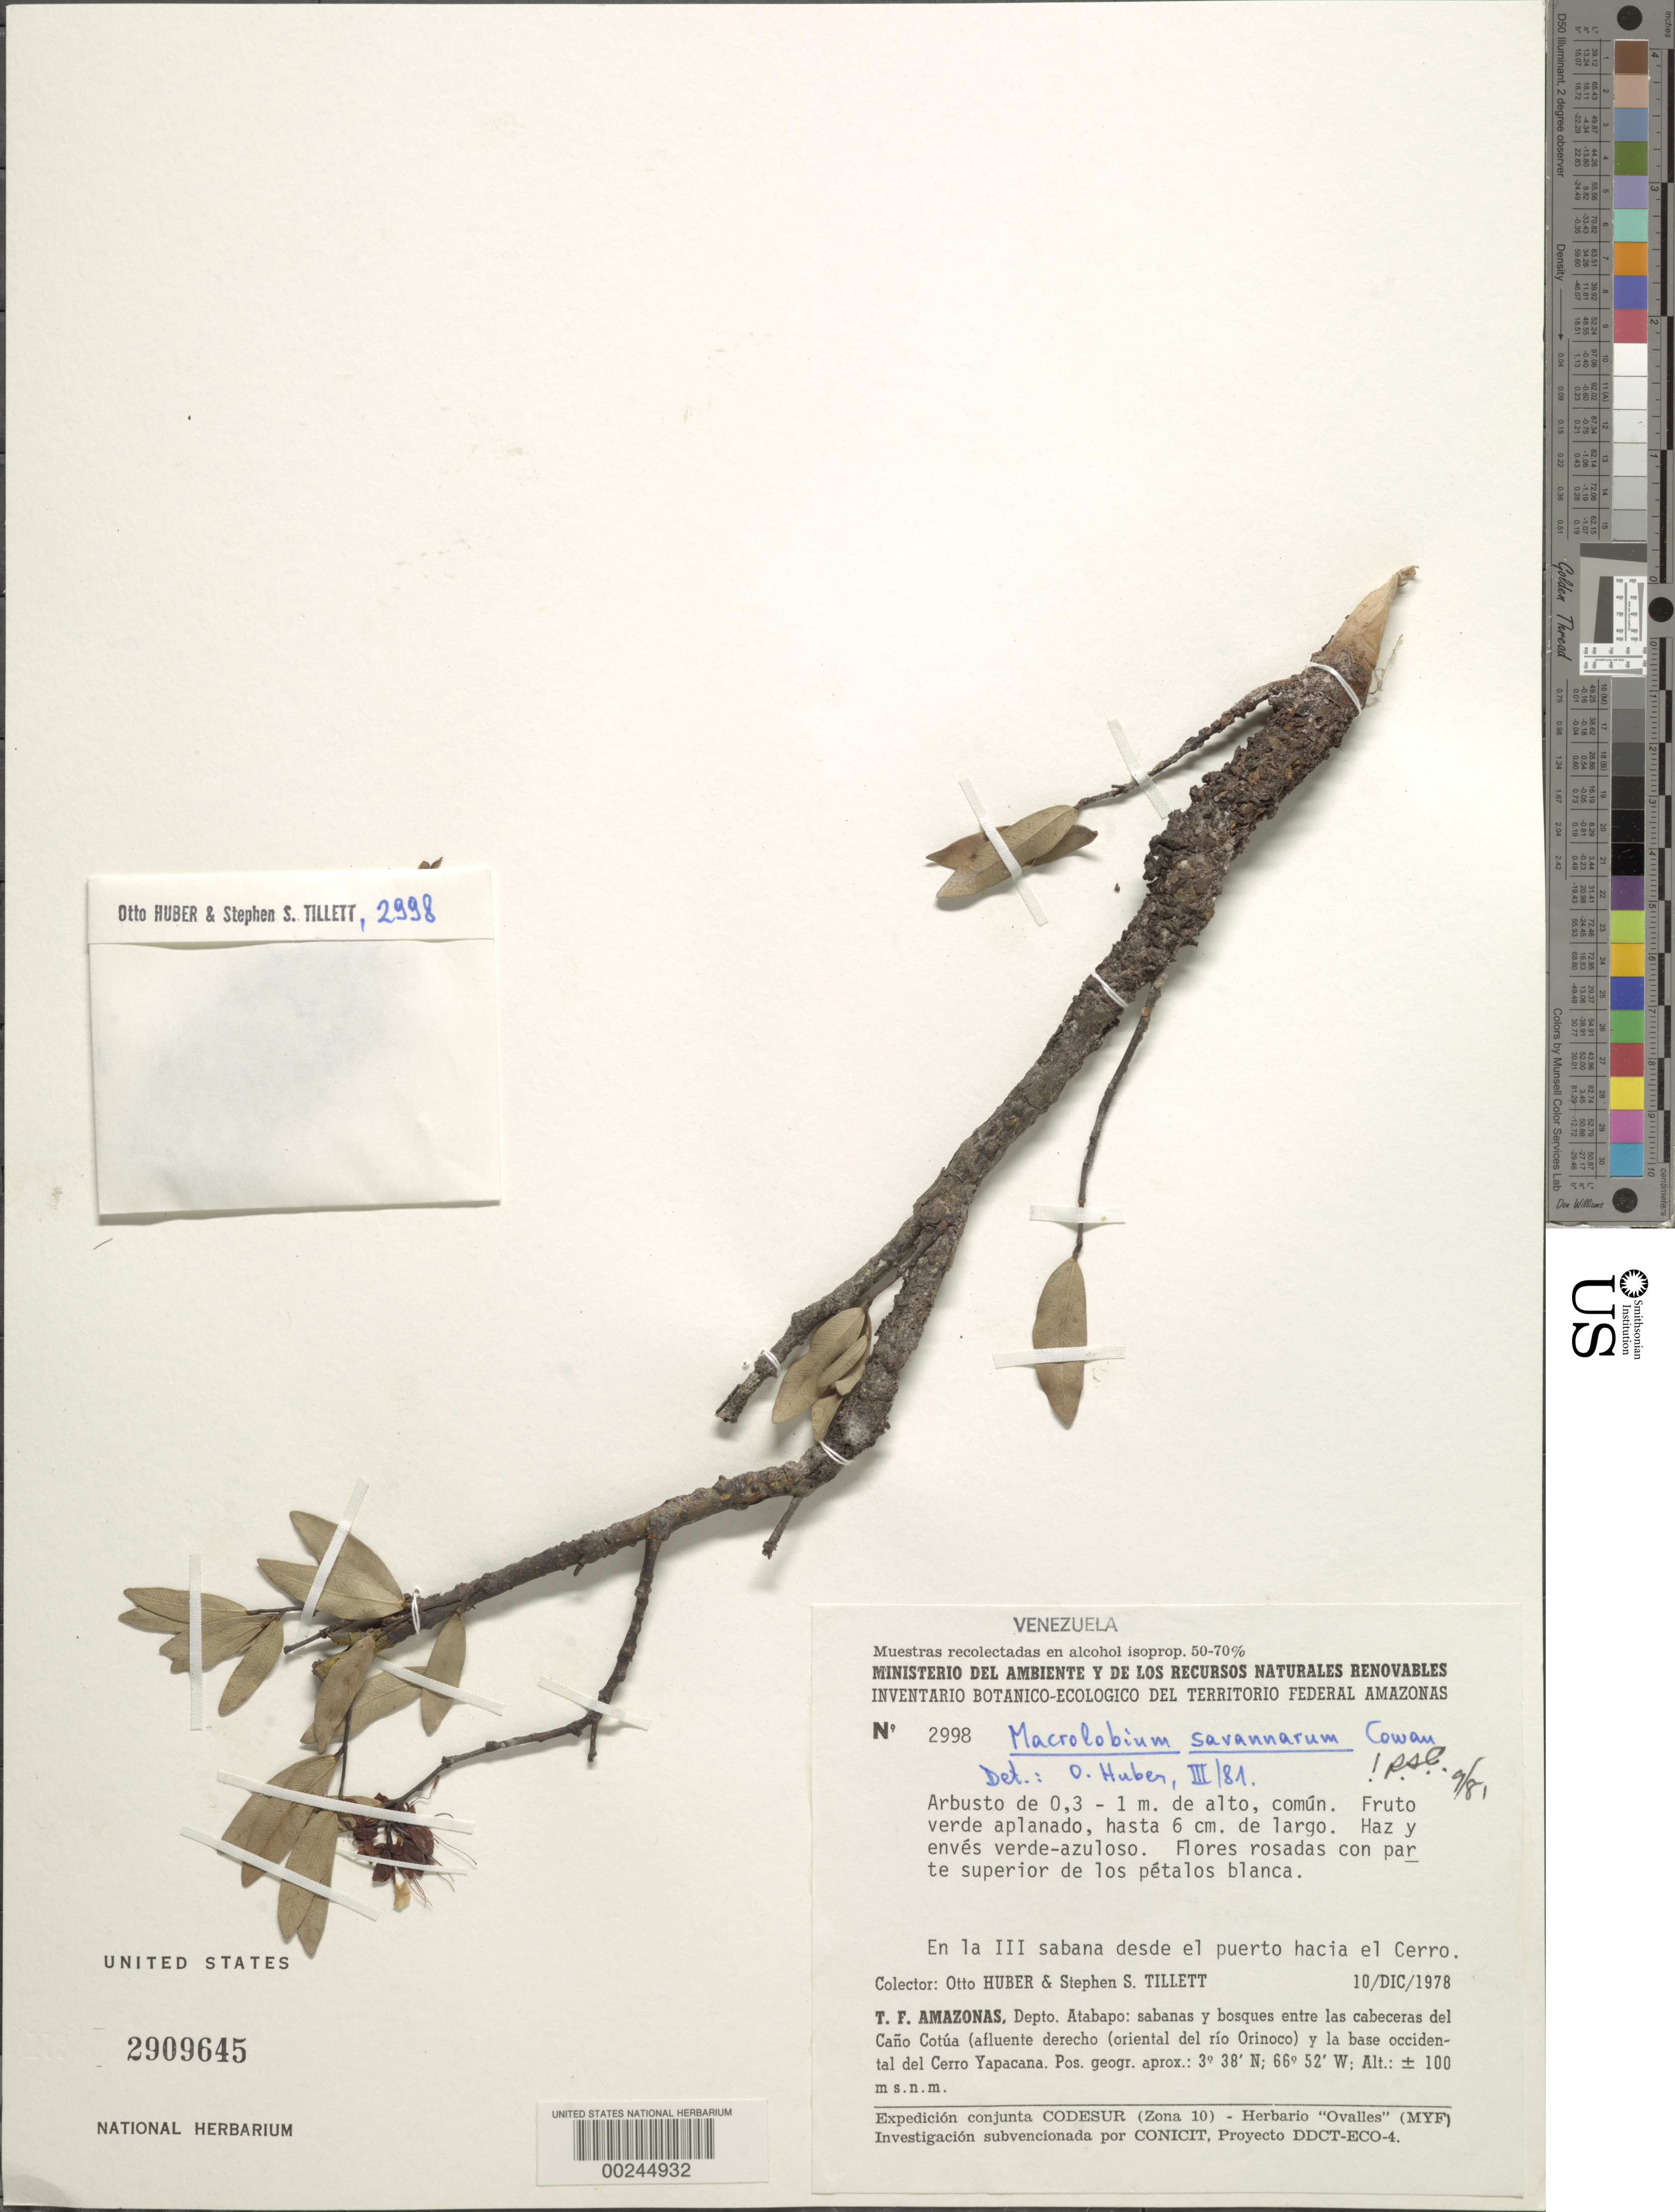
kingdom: Plantae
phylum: Tracheophyta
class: Magnoliopsida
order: Fabales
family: Fabaceae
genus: Macrolobium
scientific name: Macrolobium savannarum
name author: R.S. Cowan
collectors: O. Huber & S. S. Tillett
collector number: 2998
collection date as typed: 10 Dec 1978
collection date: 1978-12-10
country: Venezuela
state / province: Amazonas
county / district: Atabapo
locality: In the III savanna from El Puerto hacia El Cerro; between the fall of Cano Cotua and the E base of Cerro Yapacana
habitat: Savanna and forest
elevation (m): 100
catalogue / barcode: US 2909645